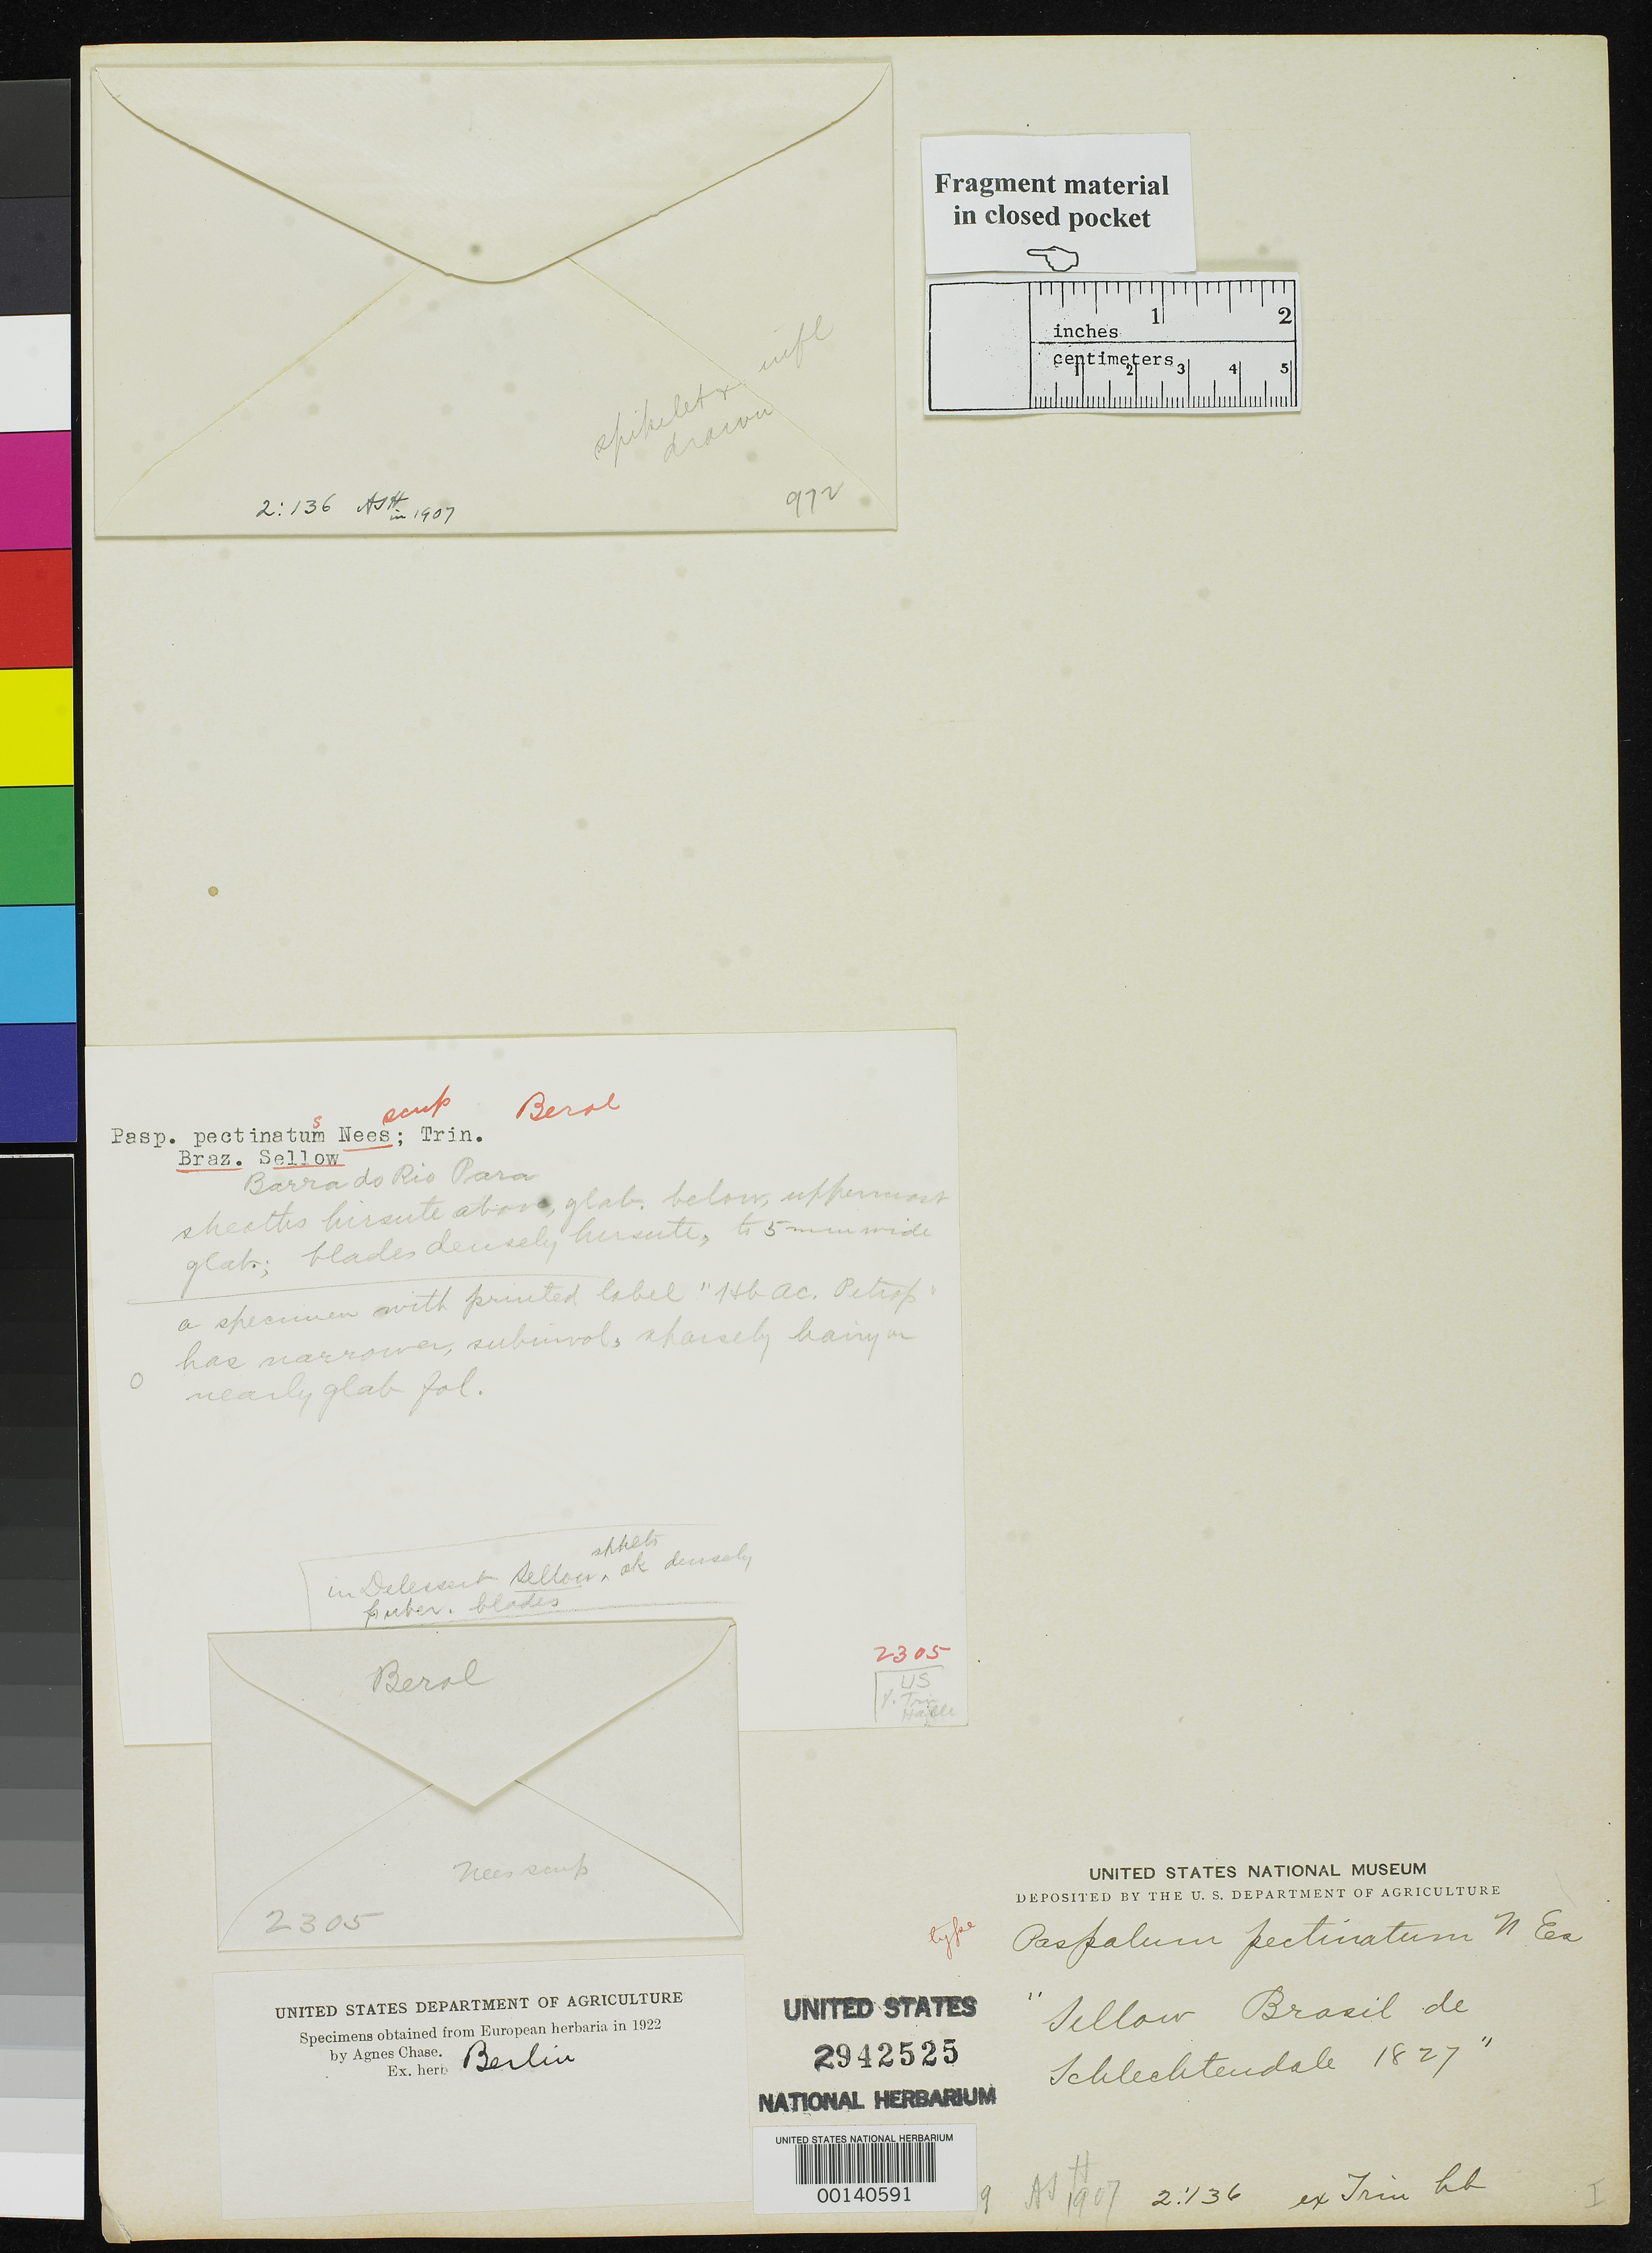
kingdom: Plantae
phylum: Tracheophyta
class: Liliopsida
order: Poales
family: Poaceae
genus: Paspalum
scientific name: Paspalum pectinatum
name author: Nees ex Trin.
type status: Type Fragment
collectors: F. Sellow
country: Brazil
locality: Rio Para.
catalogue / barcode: US 2942525